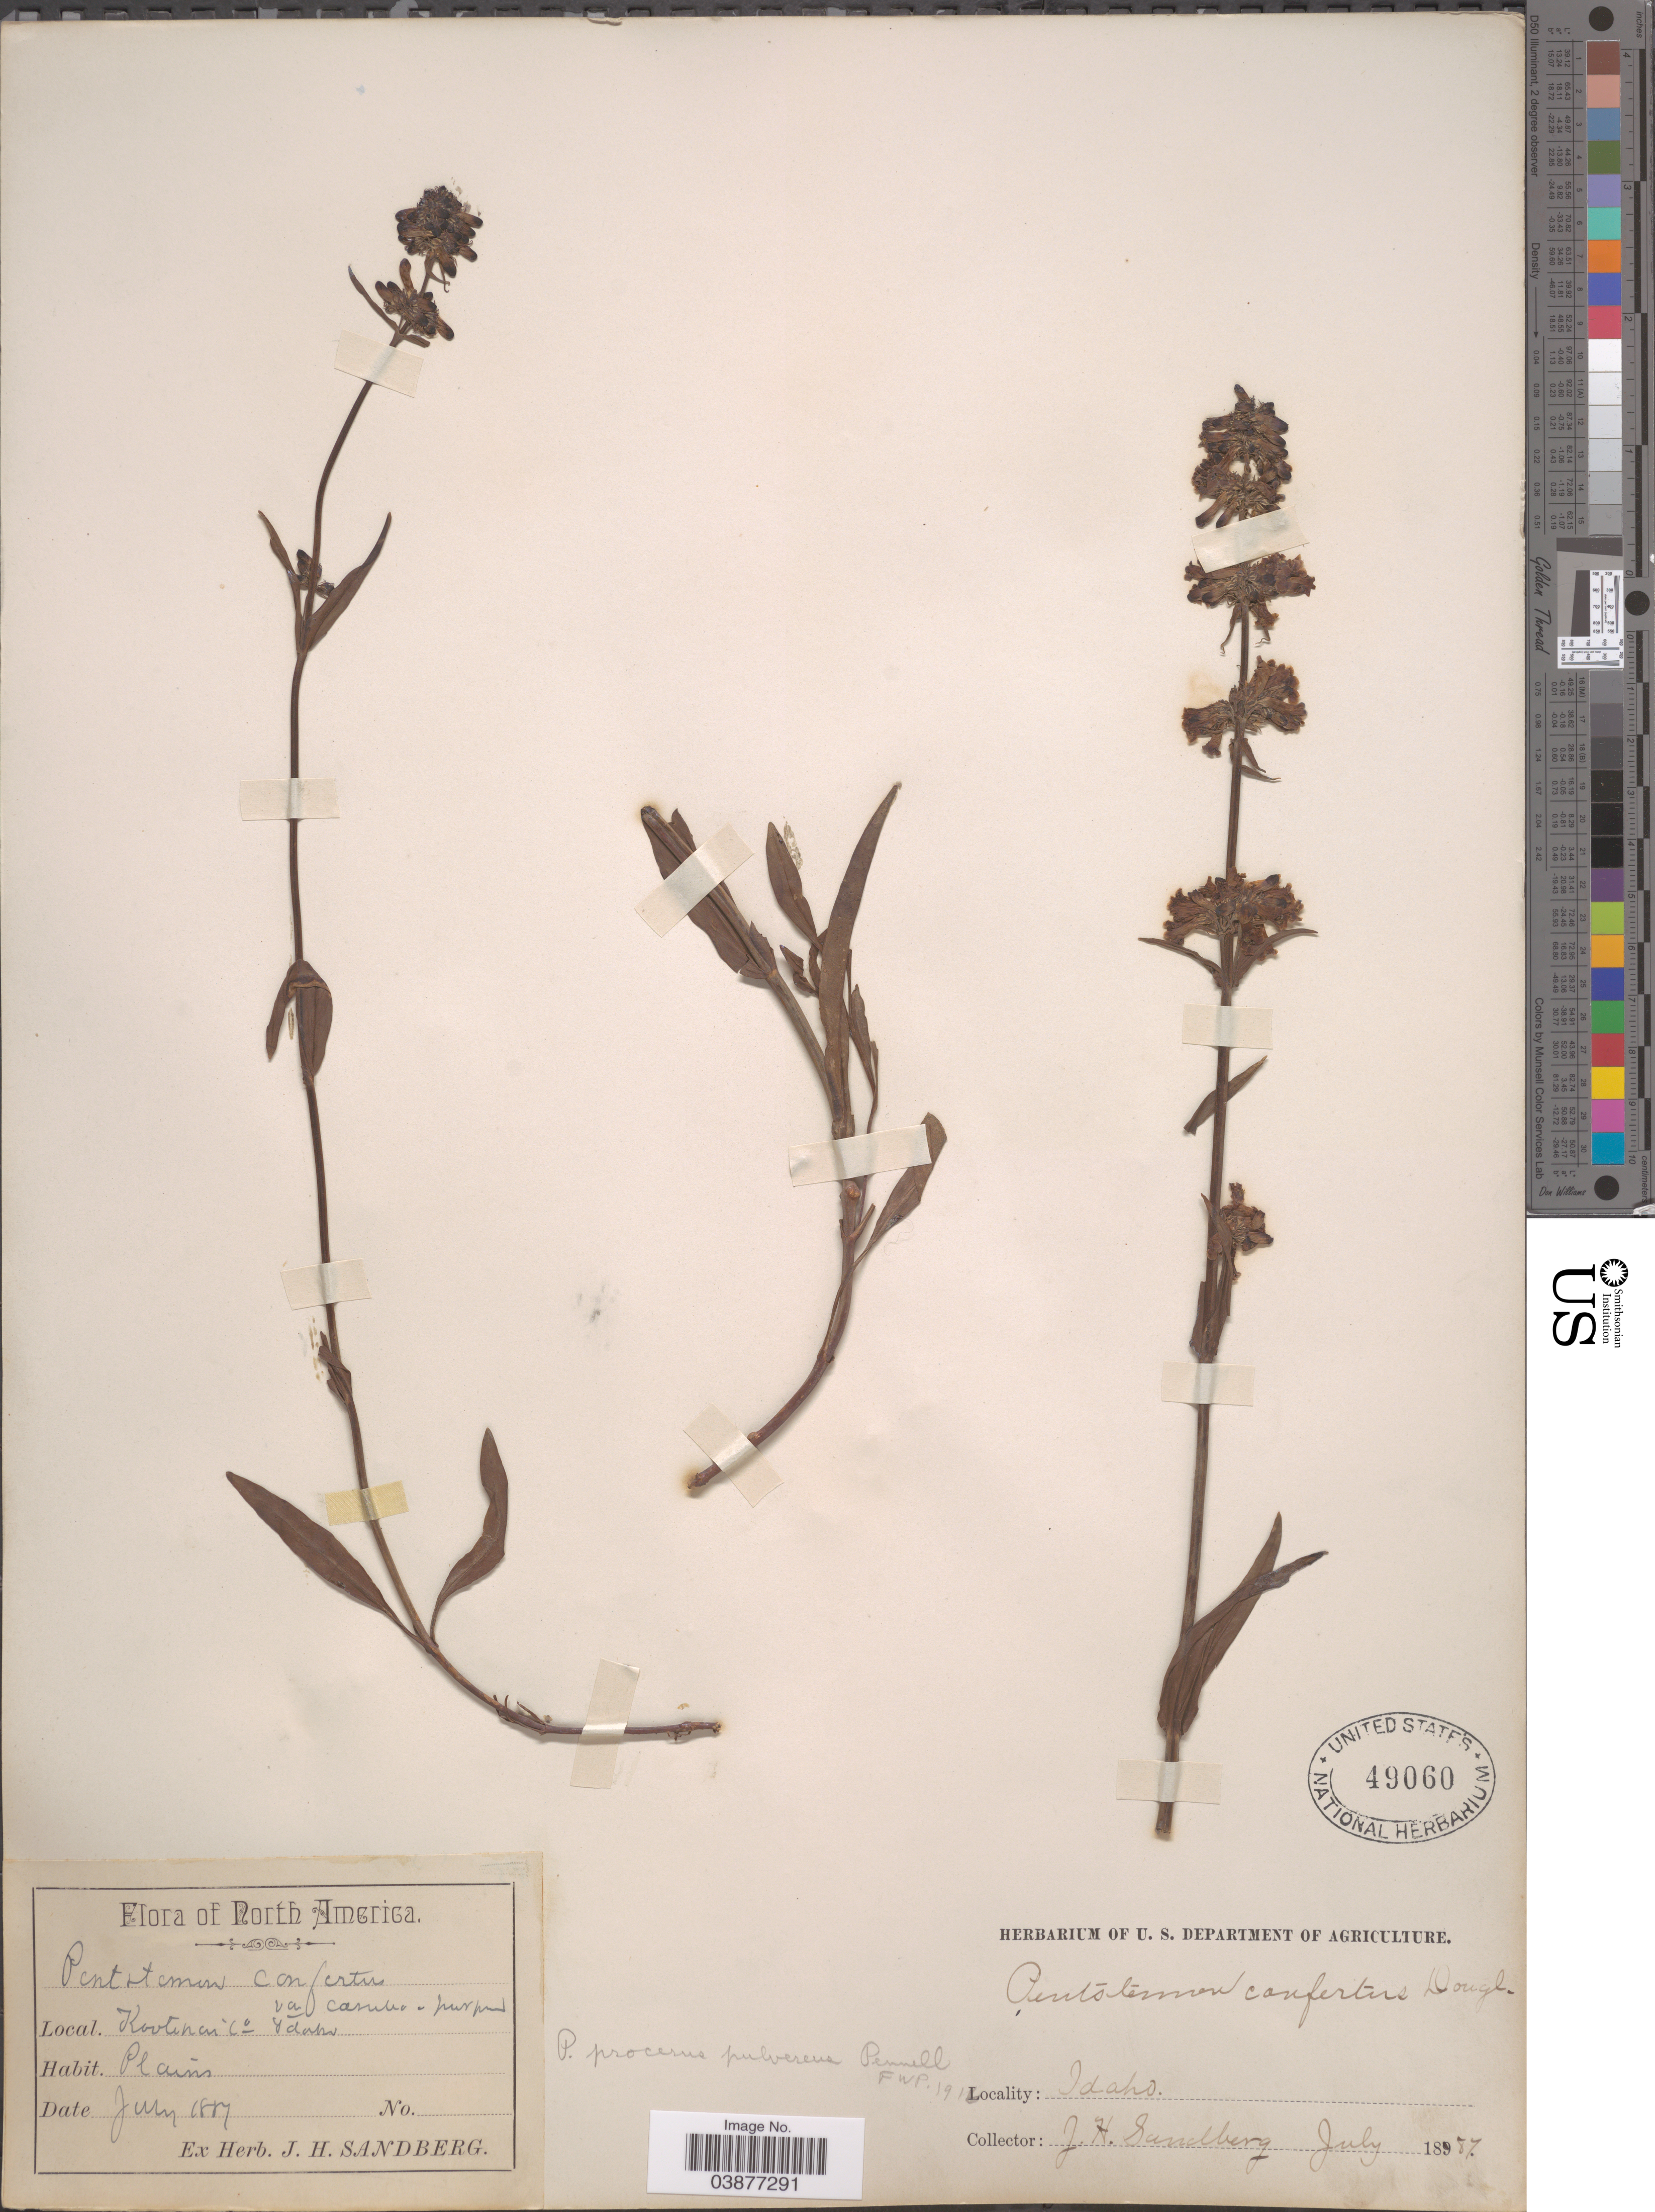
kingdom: Plantae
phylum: Tracheophyta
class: Magnoliopsida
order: Lamiales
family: Plantaginaceae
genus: Penstemon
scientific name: Penstemon procerus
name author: Douglas ex Graham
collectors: J. H. Sandberg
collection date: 1887-08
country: United States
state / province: Idaho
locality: Kootenai Co.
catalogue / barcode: US 49060